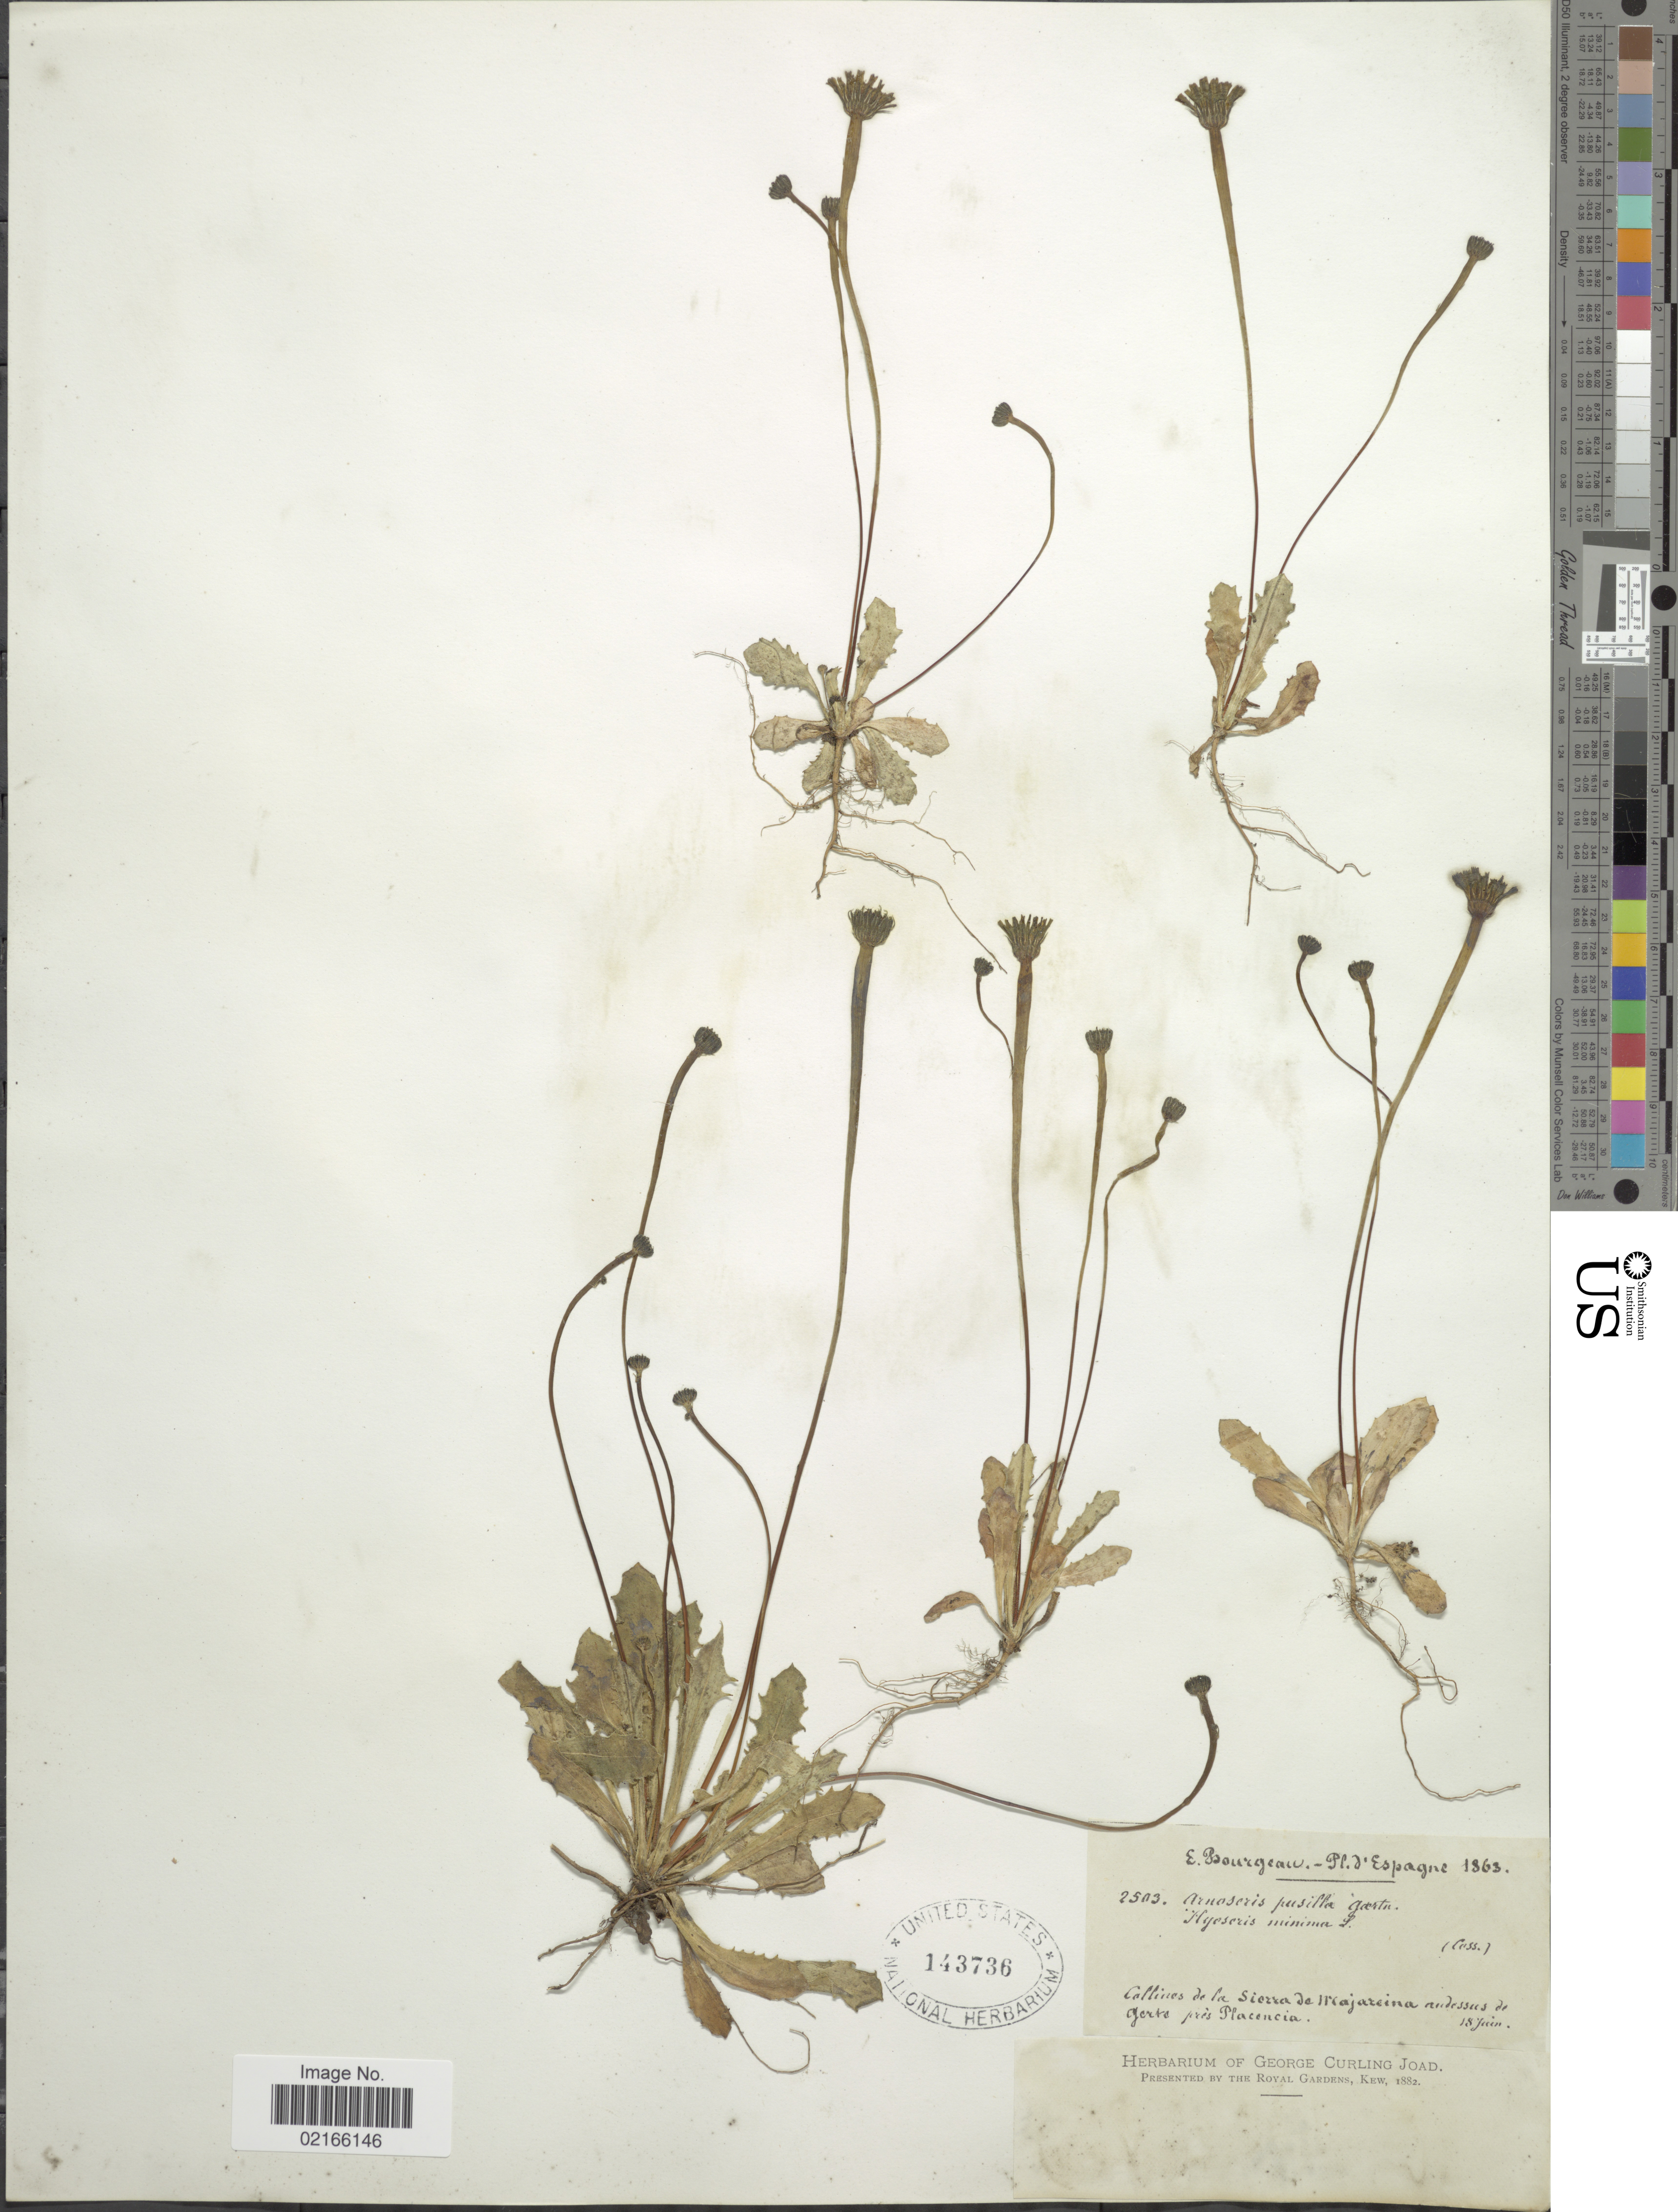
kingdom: Plantae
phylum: Tracheophyta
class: Magnoliopsida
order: Asterales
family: Asteraceae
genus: Arnoseris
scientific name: Arnoseris minima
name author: (L.) Schweigg. & Körte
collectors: E. Bourgeau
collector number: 2503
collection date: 1863-06-18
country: Spain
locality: Collines de la Sierra de Majareina au dessus de ajerte prés Placencia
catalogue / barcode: US 143736